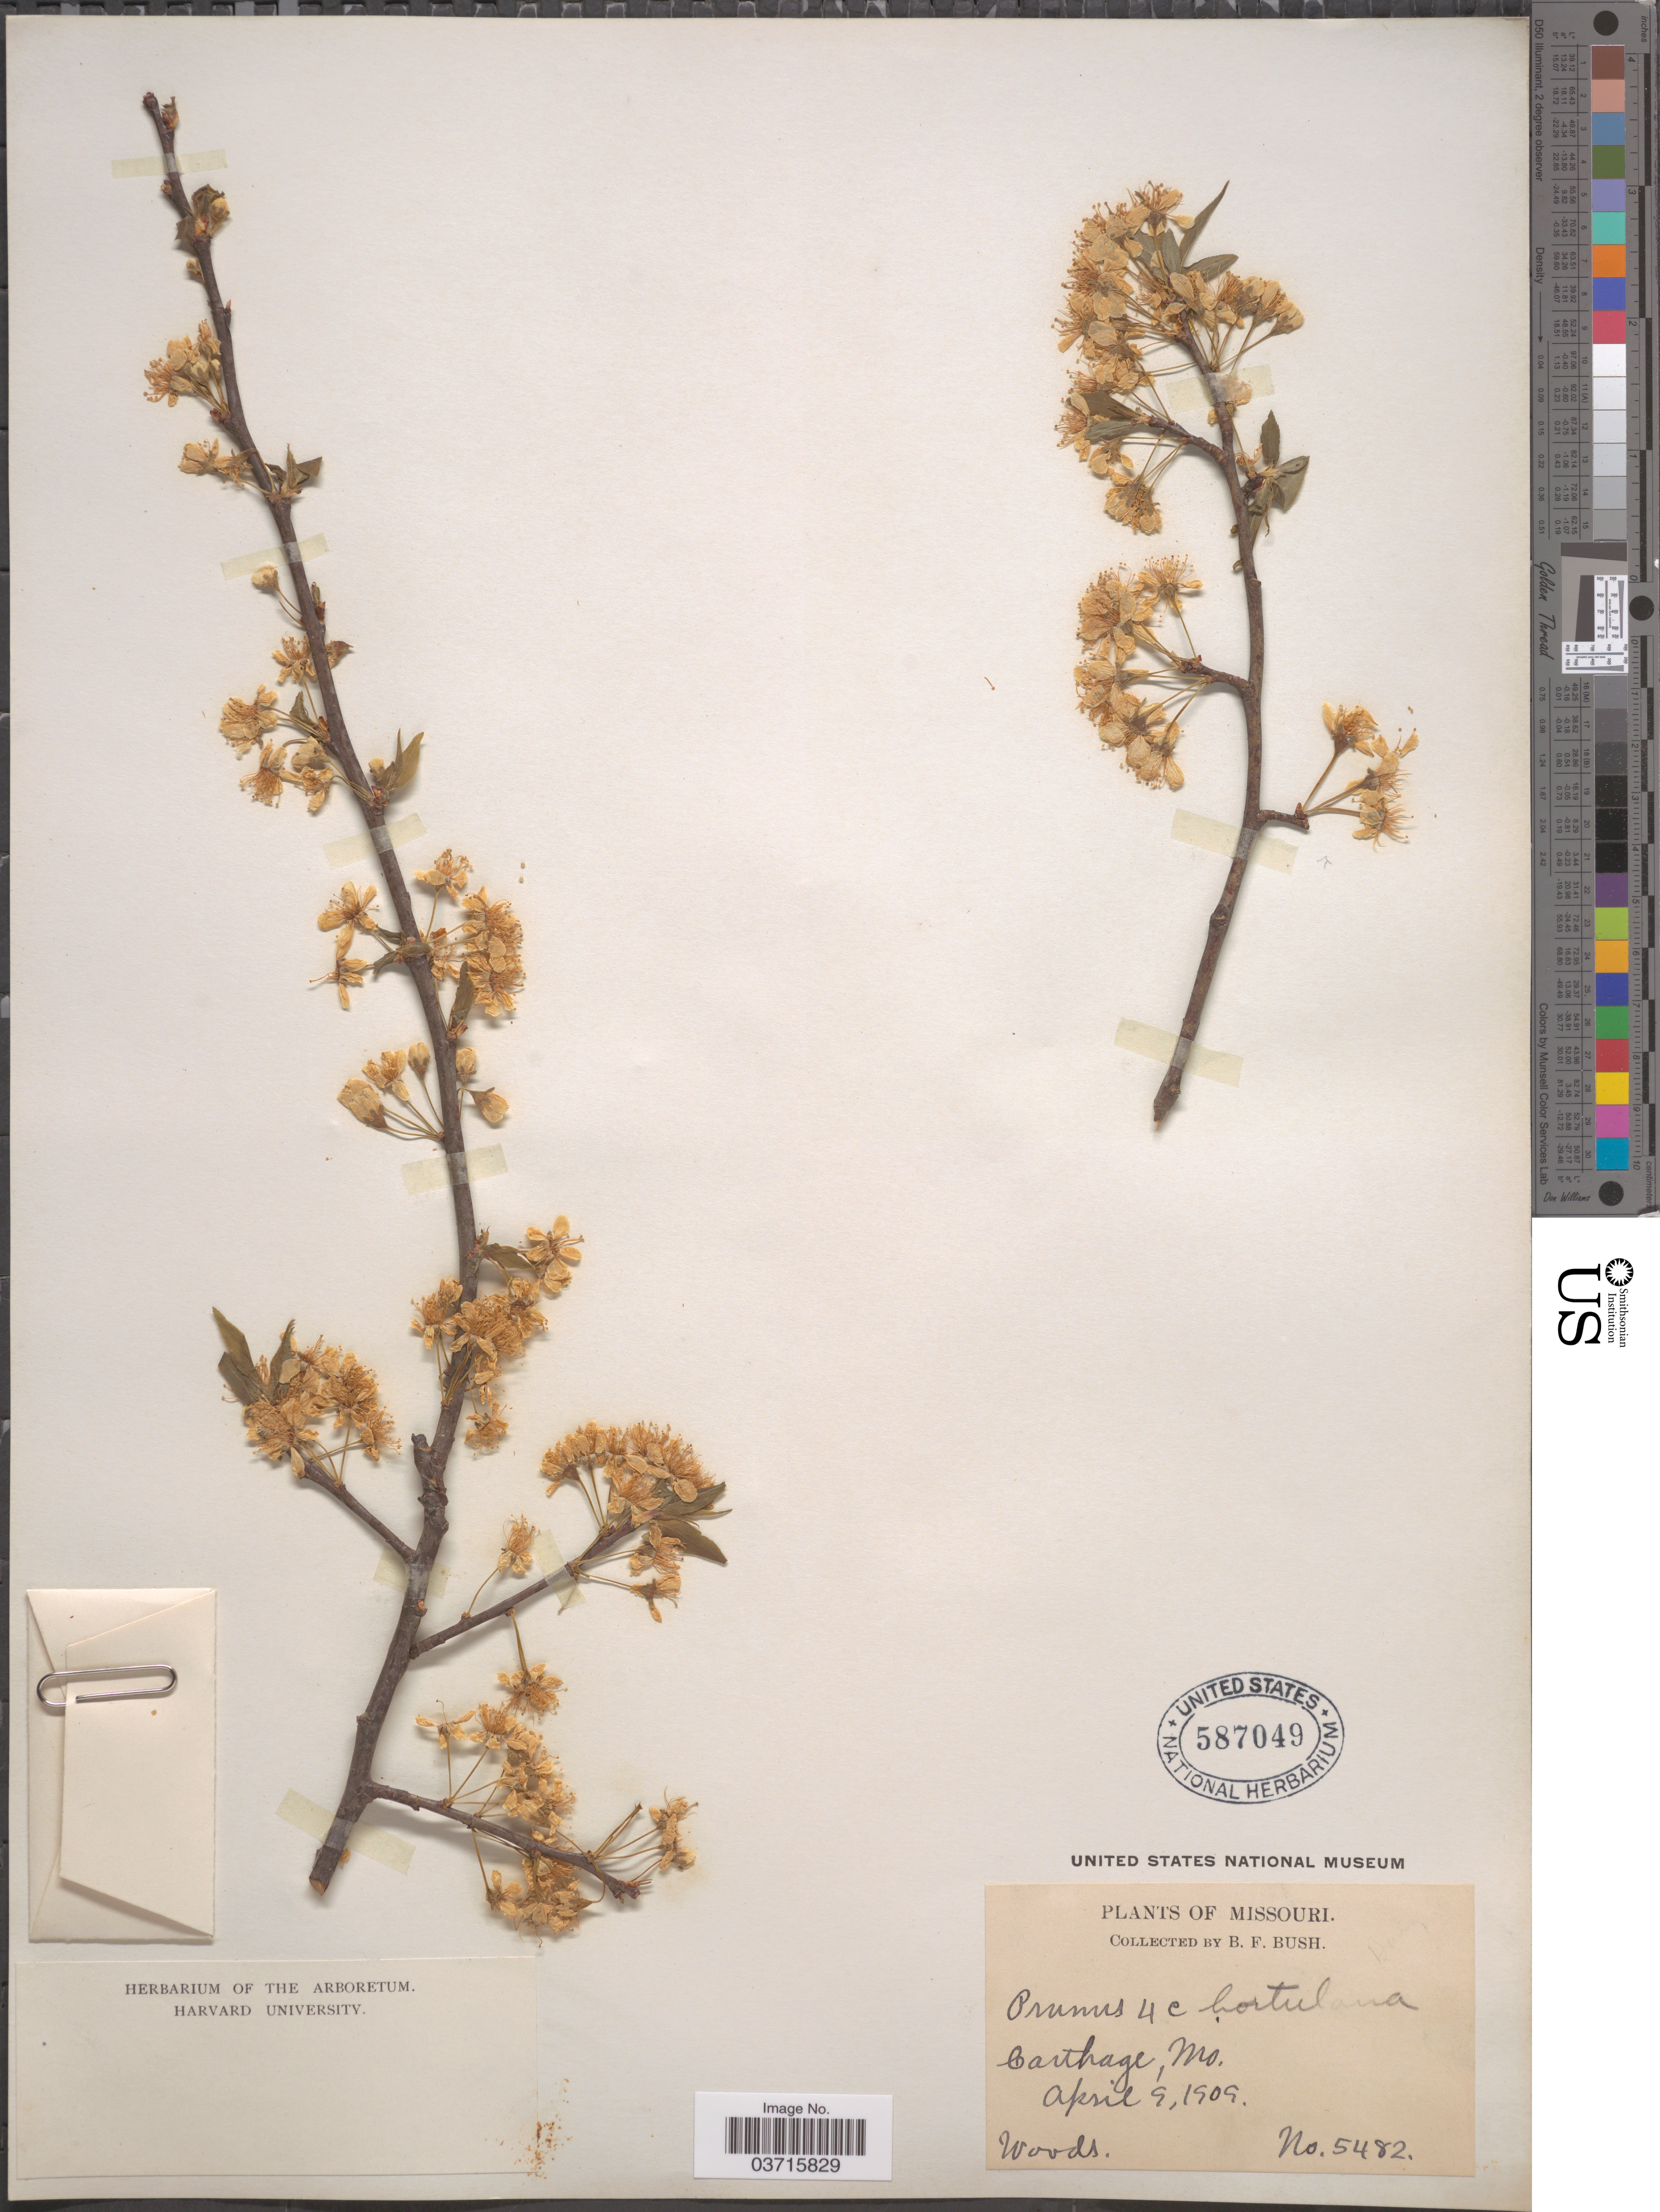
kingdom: Plantae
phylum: Tracheophyta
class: Magnoliopsida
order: Rosales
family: Rosaceae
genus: Prunus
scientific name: Prunus hortulana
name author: L.H. Bailey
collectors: B. F. Bush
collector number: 5482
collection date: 1909-04-09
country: United States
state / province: Missouri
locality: Carthage.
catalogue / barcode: US 587049